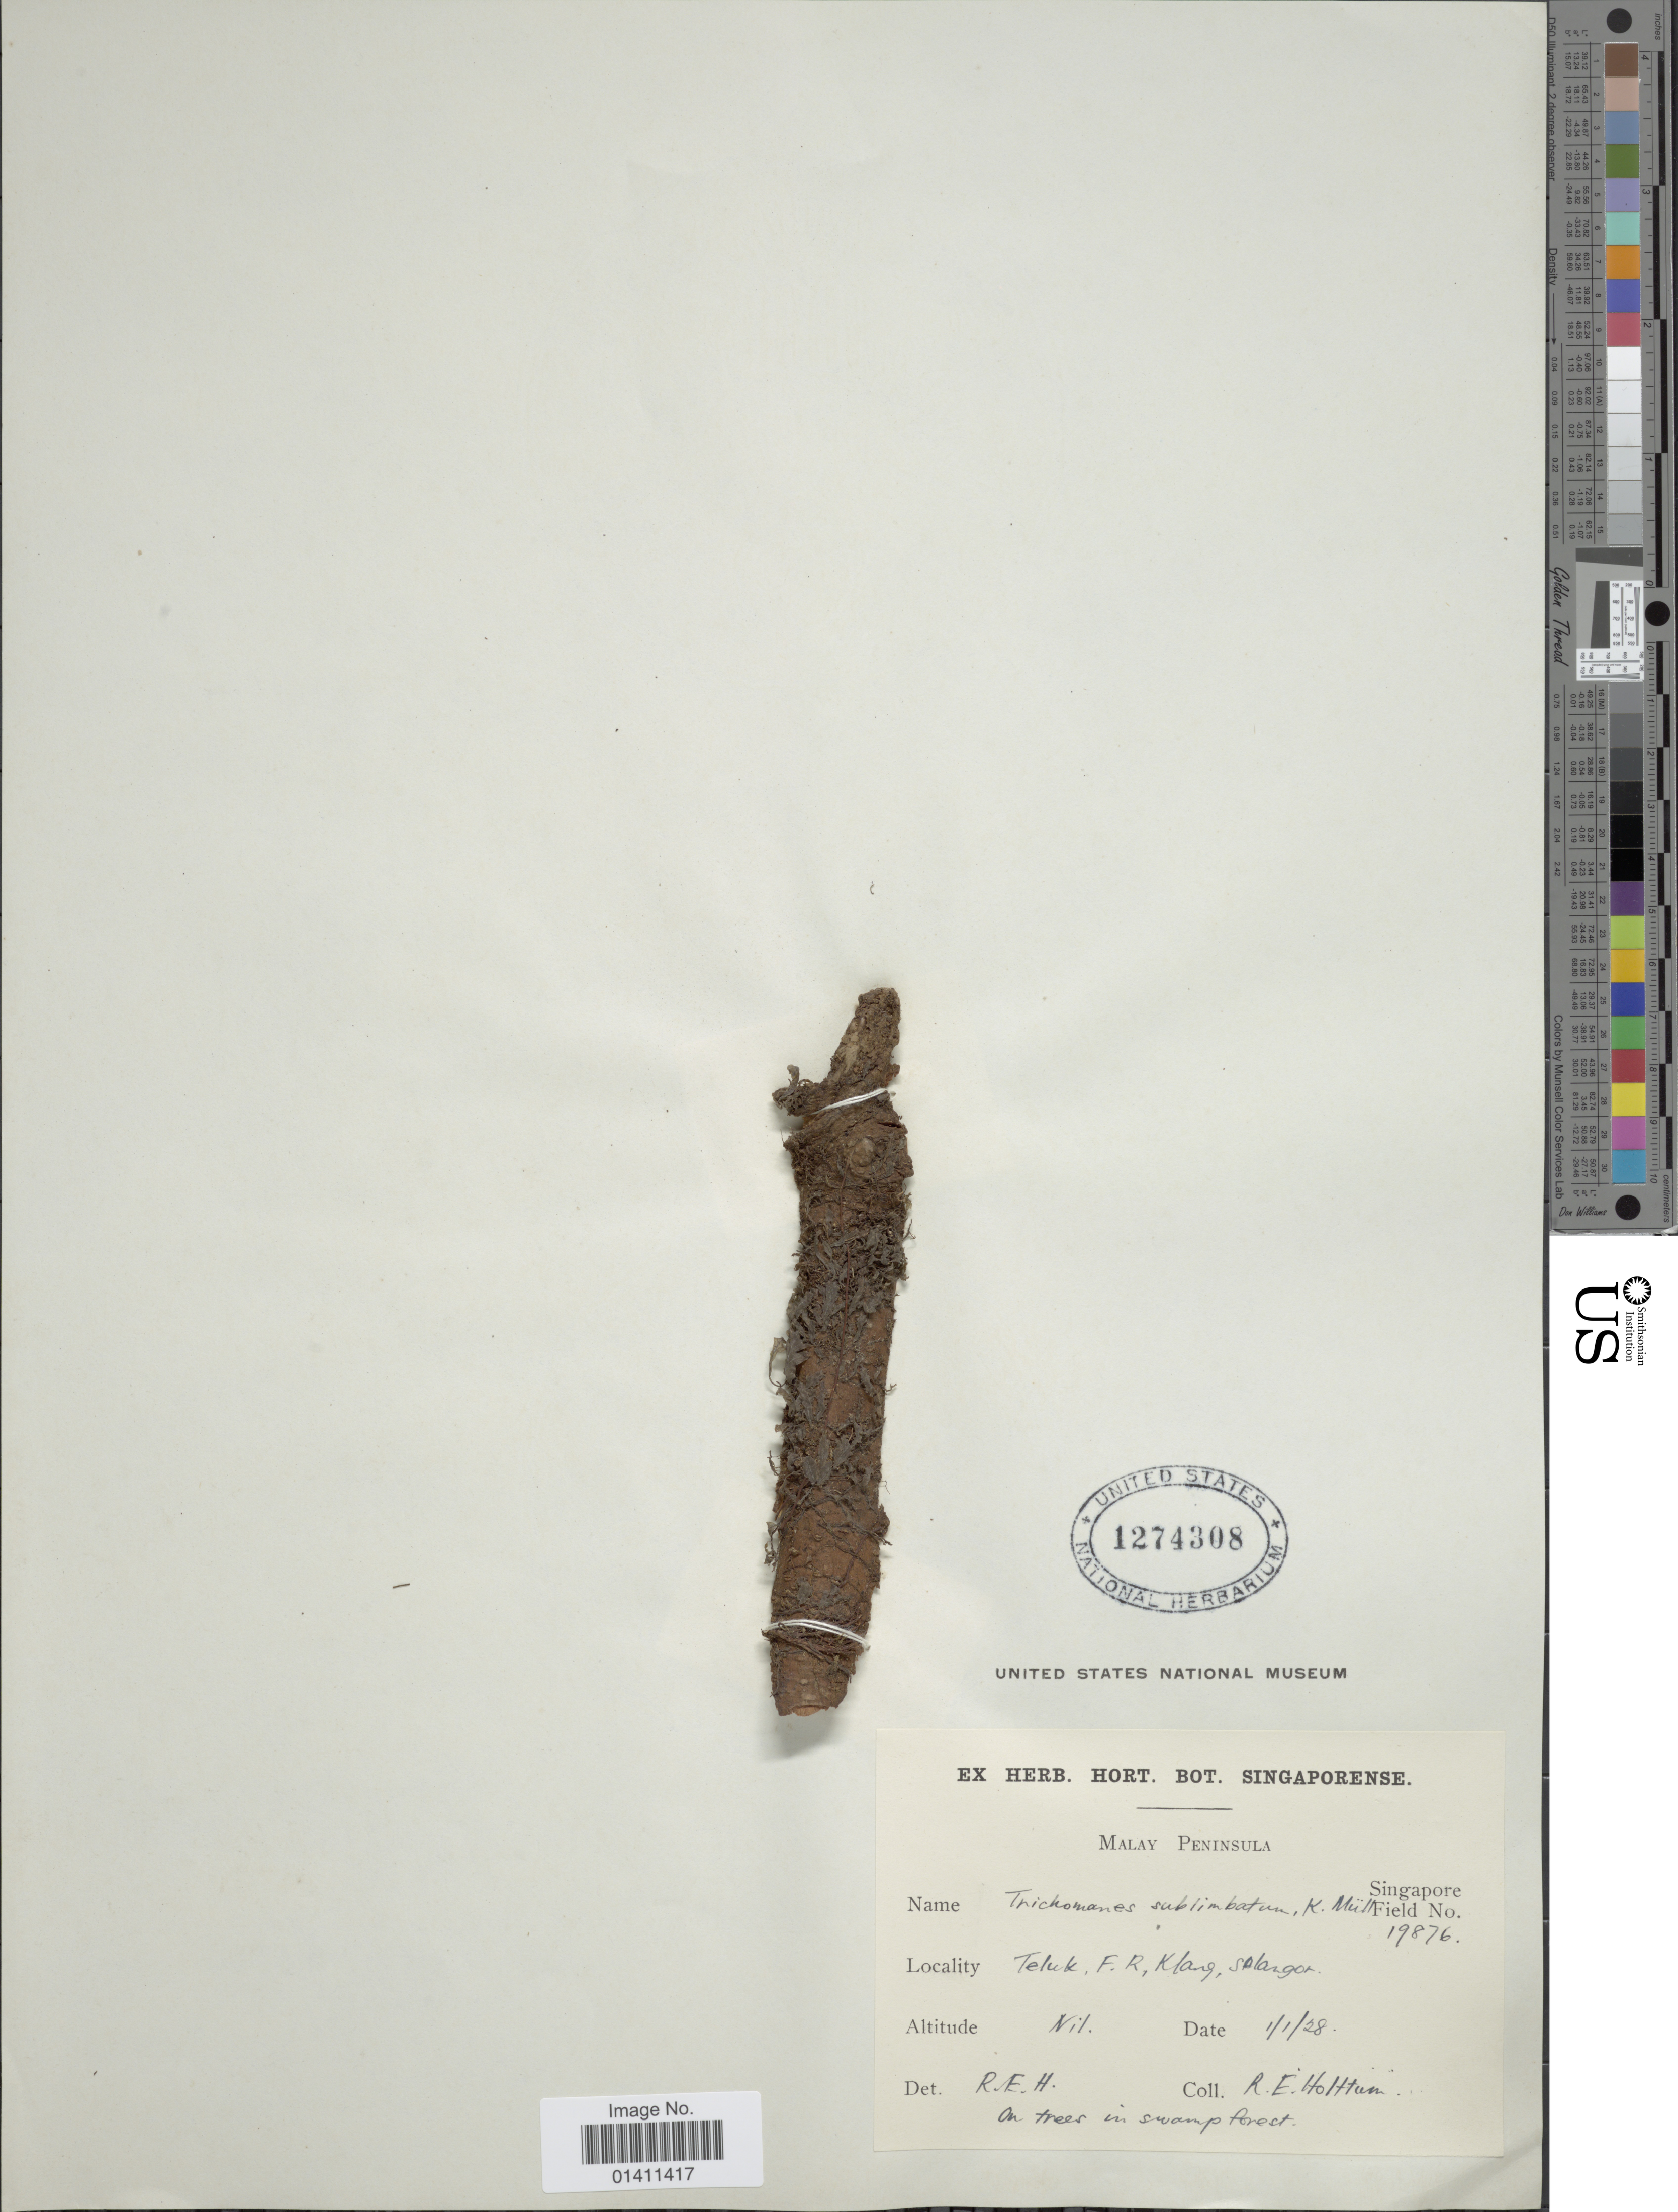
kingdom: Plantae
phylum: Tracheophyta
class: Polypodiopsida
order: Hymenophyllales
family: Hymenophyllaceae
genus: Didymoglossum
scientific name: Didymoglossum sublimbatum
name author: (K. Müller) Ebihara & K. Iwats.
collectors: R. E. Holttum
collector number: Singapore Field 19876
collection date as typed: Transcribed d/m/y: 1/1/28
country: Malaysia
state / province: Selangor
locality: Malay Peninsula. Teluk. F. R. Klang. [interpreted]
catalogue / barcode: US 1274308